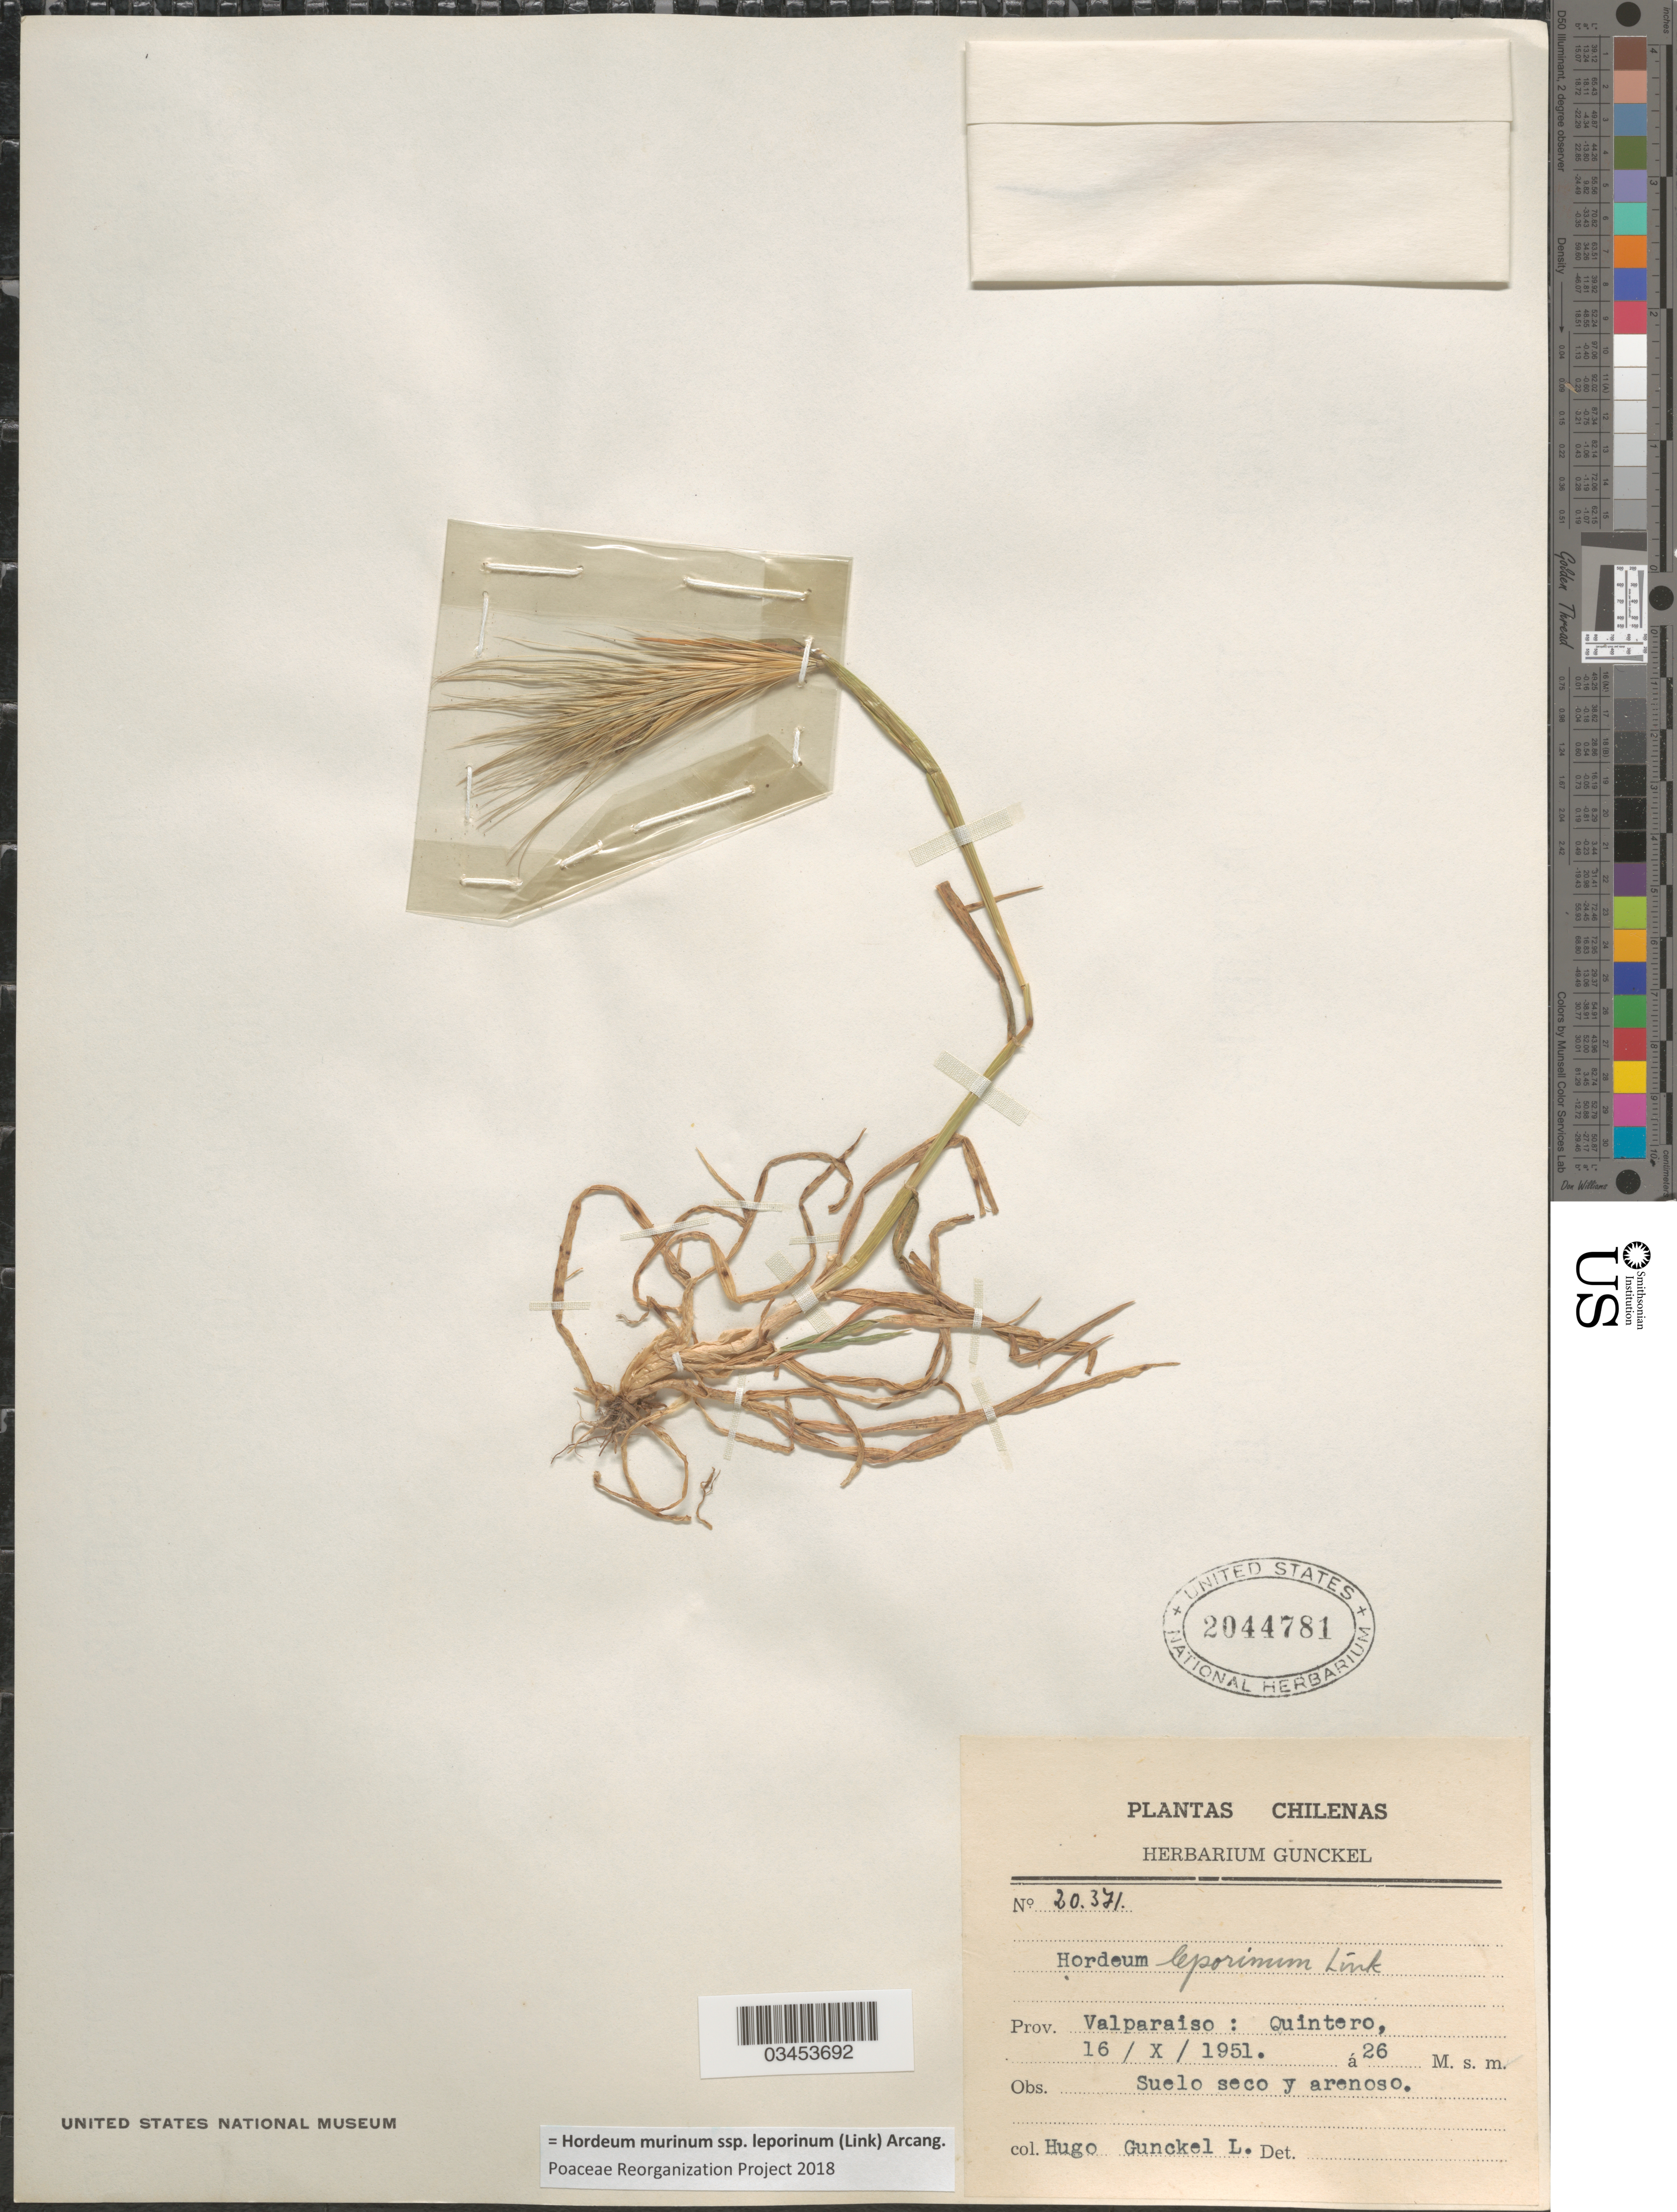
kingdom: Plantae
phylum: Tracheophyta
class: Liliopsida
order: Poales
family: Poaceae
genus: Hordeum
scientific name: Hordeum murinum subsp. leporinum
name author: (Link) Arcang.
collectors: H. Gunckel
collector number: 20371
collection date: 1951-10-16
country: Chile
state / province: Valparaíso (V)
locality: Prov. Valparaiso : Quintero.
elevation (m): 26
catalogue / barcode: US 2044781